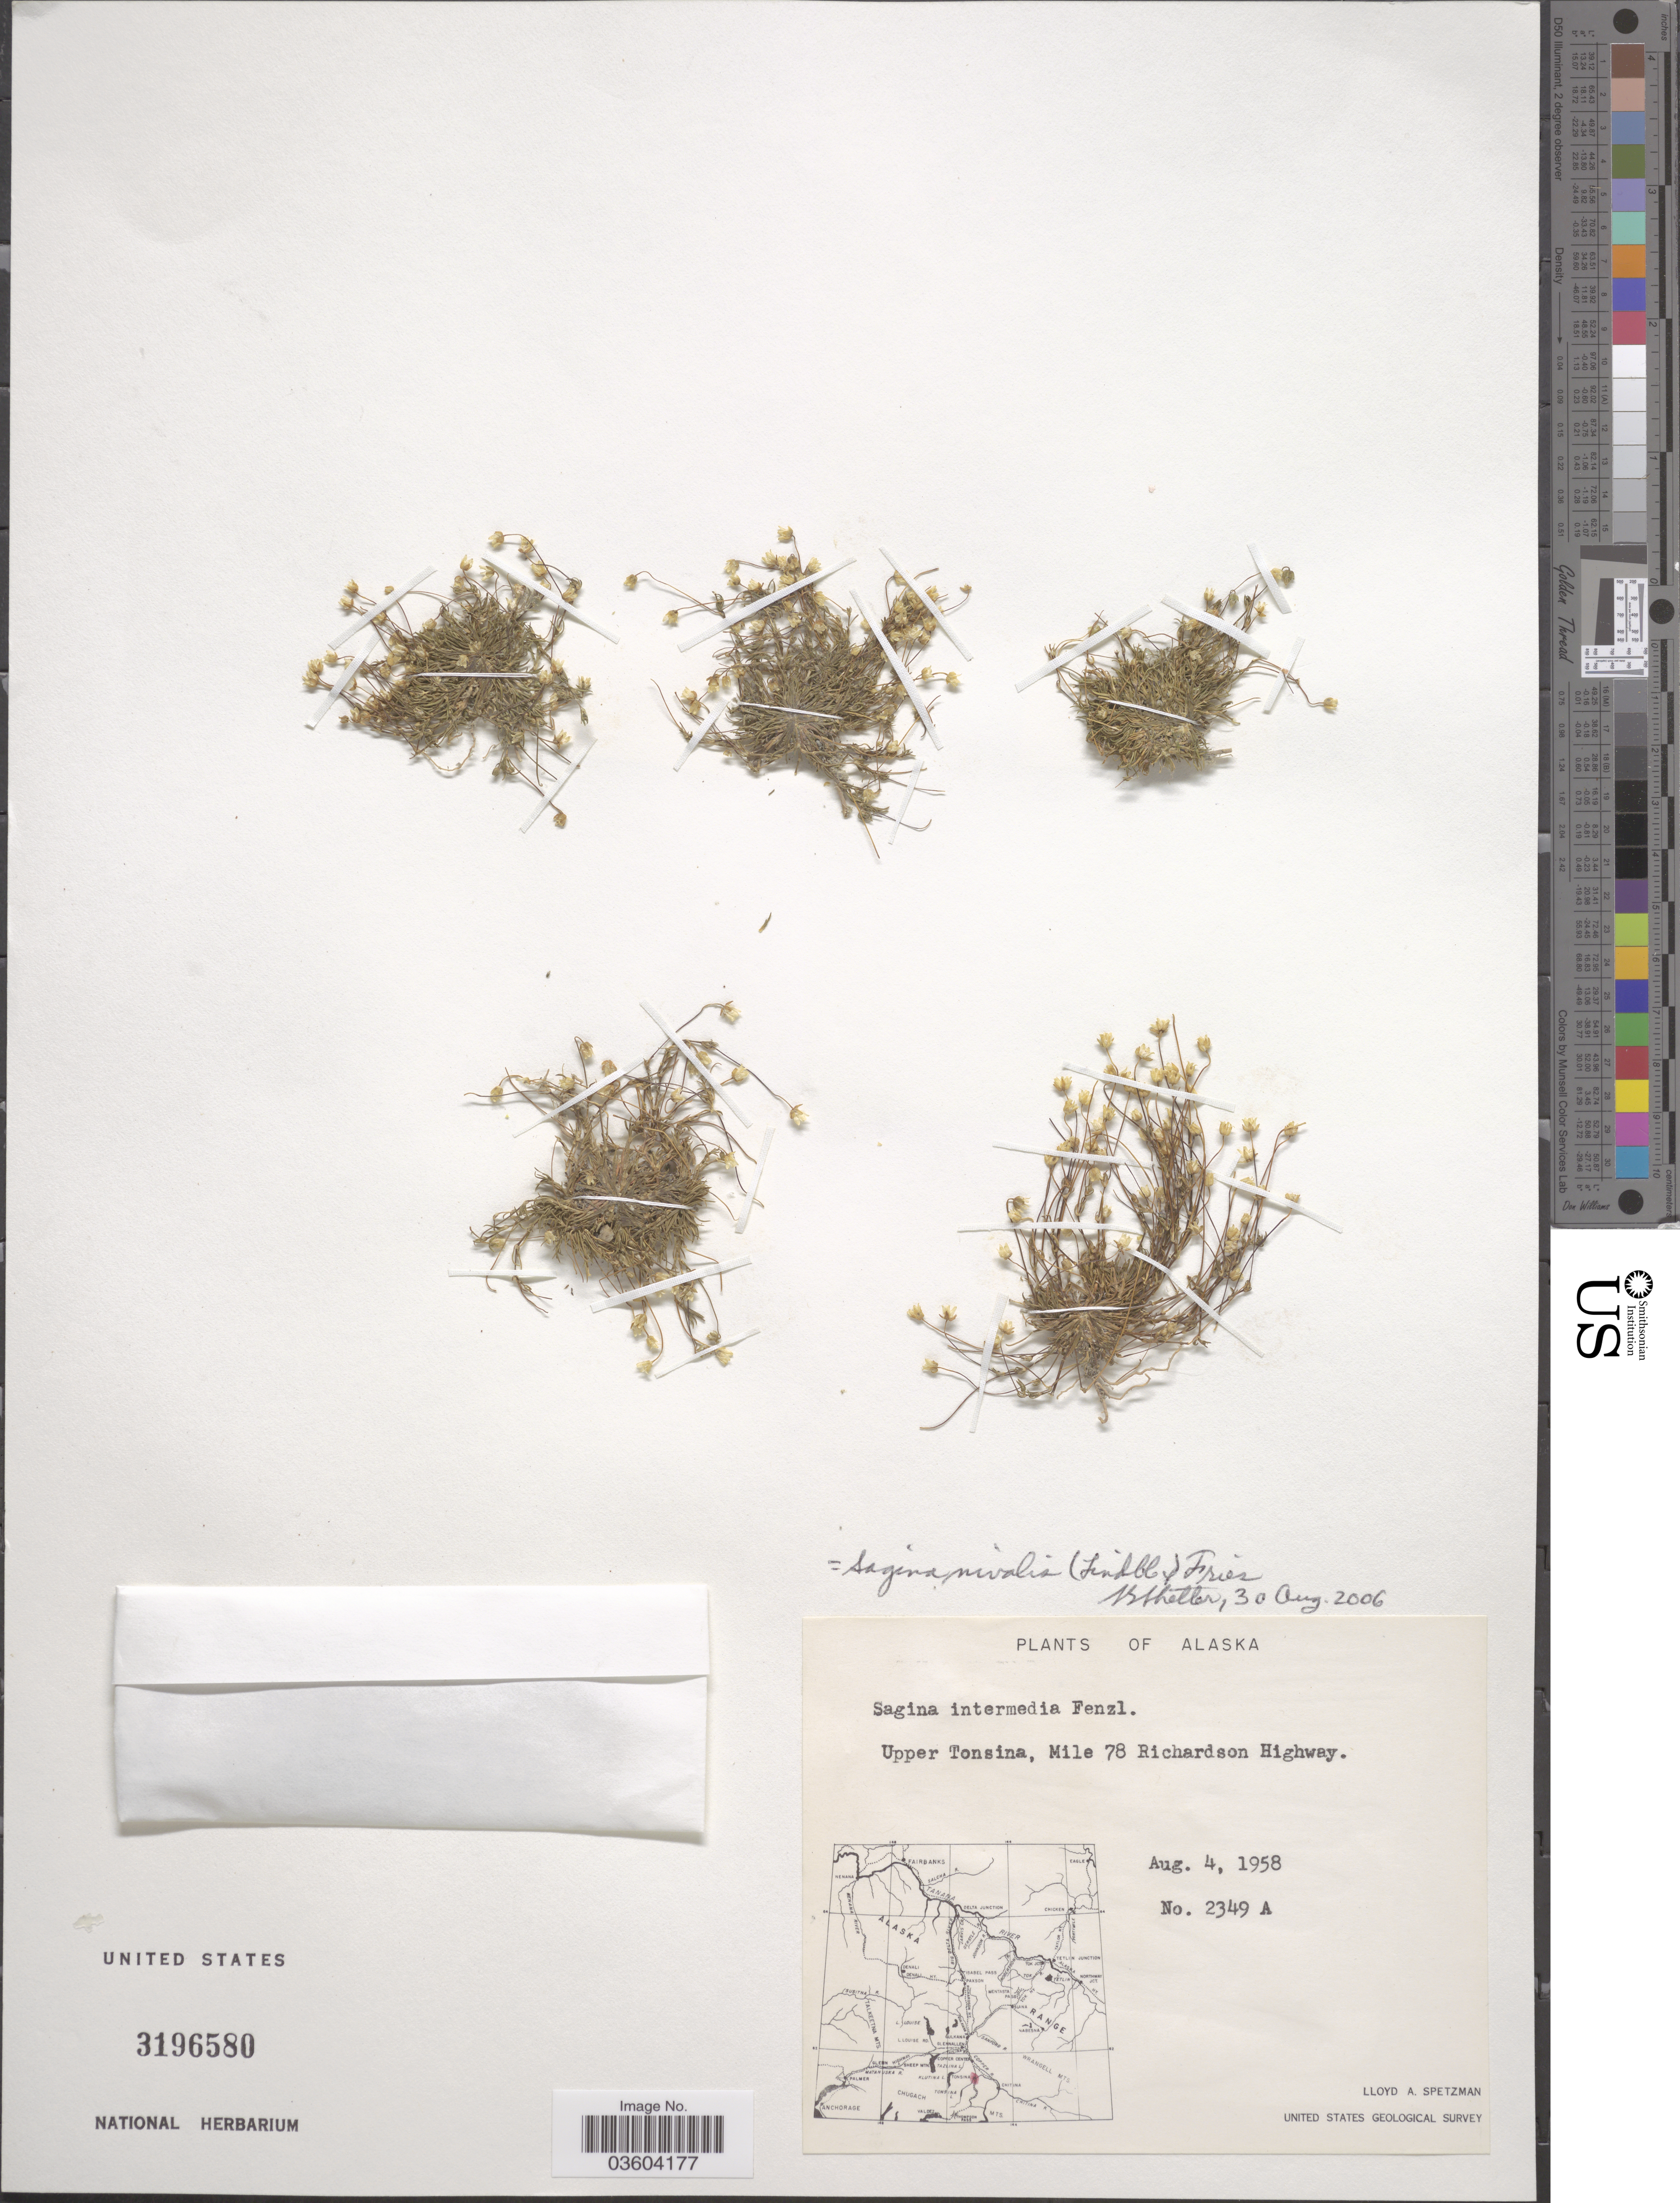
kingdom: Plantae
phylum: Tracheophyta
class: Magnoliopsida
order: Caryophyllales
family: Caryophyllaceae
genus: Sagina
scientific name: Sagina nivalis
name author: (Lindblom) Fr.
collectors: L. Spetzman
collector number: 2349A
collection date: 1958-08-04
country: United States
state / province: Alaska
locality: Upper Tonsina, Mile 78 Richardson Highway.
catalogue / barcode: US 3196580